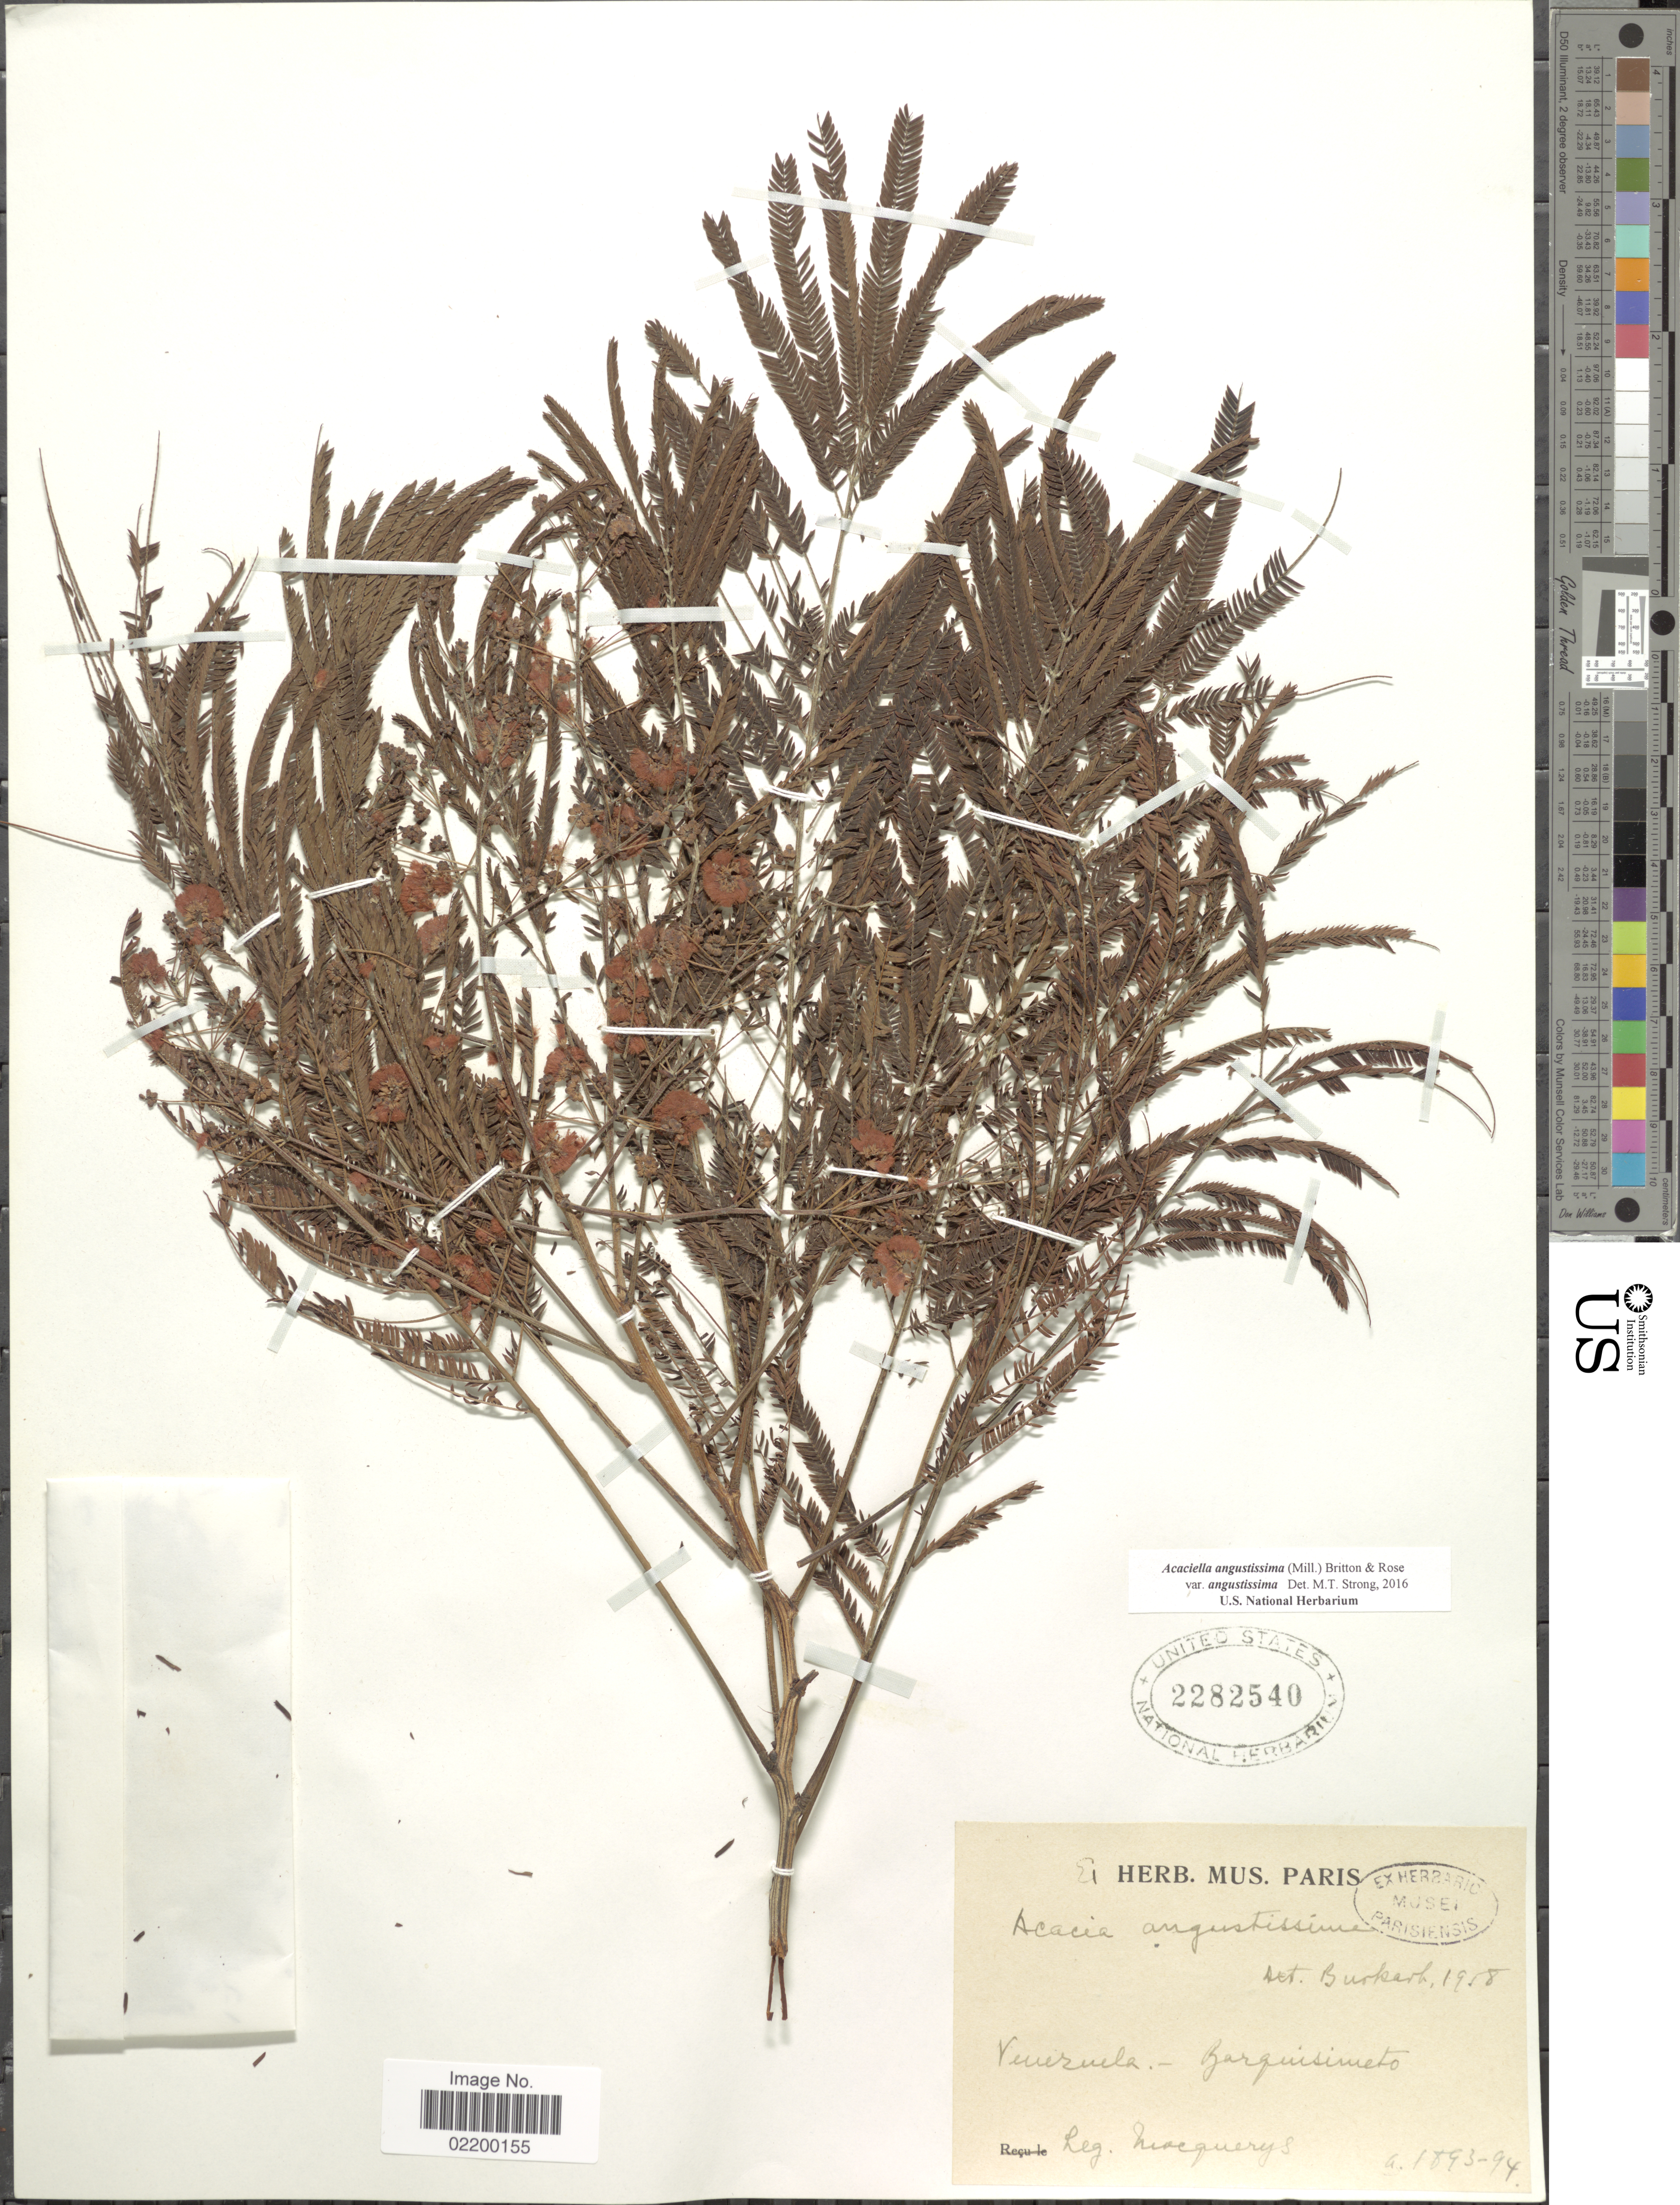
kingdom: Plantae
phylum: Tracheophyta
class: Magnoliopsida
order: Fabales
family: Fabaceae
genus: Acaciella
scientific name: Acaciella angustissima var. angustissima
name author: (Mill.) Britton & Rose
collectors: A. Mocquerys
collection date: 1893/1894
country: Venezuela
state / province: Lara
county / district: Iribarren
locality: Barquisimeto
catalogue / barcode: US 2282540